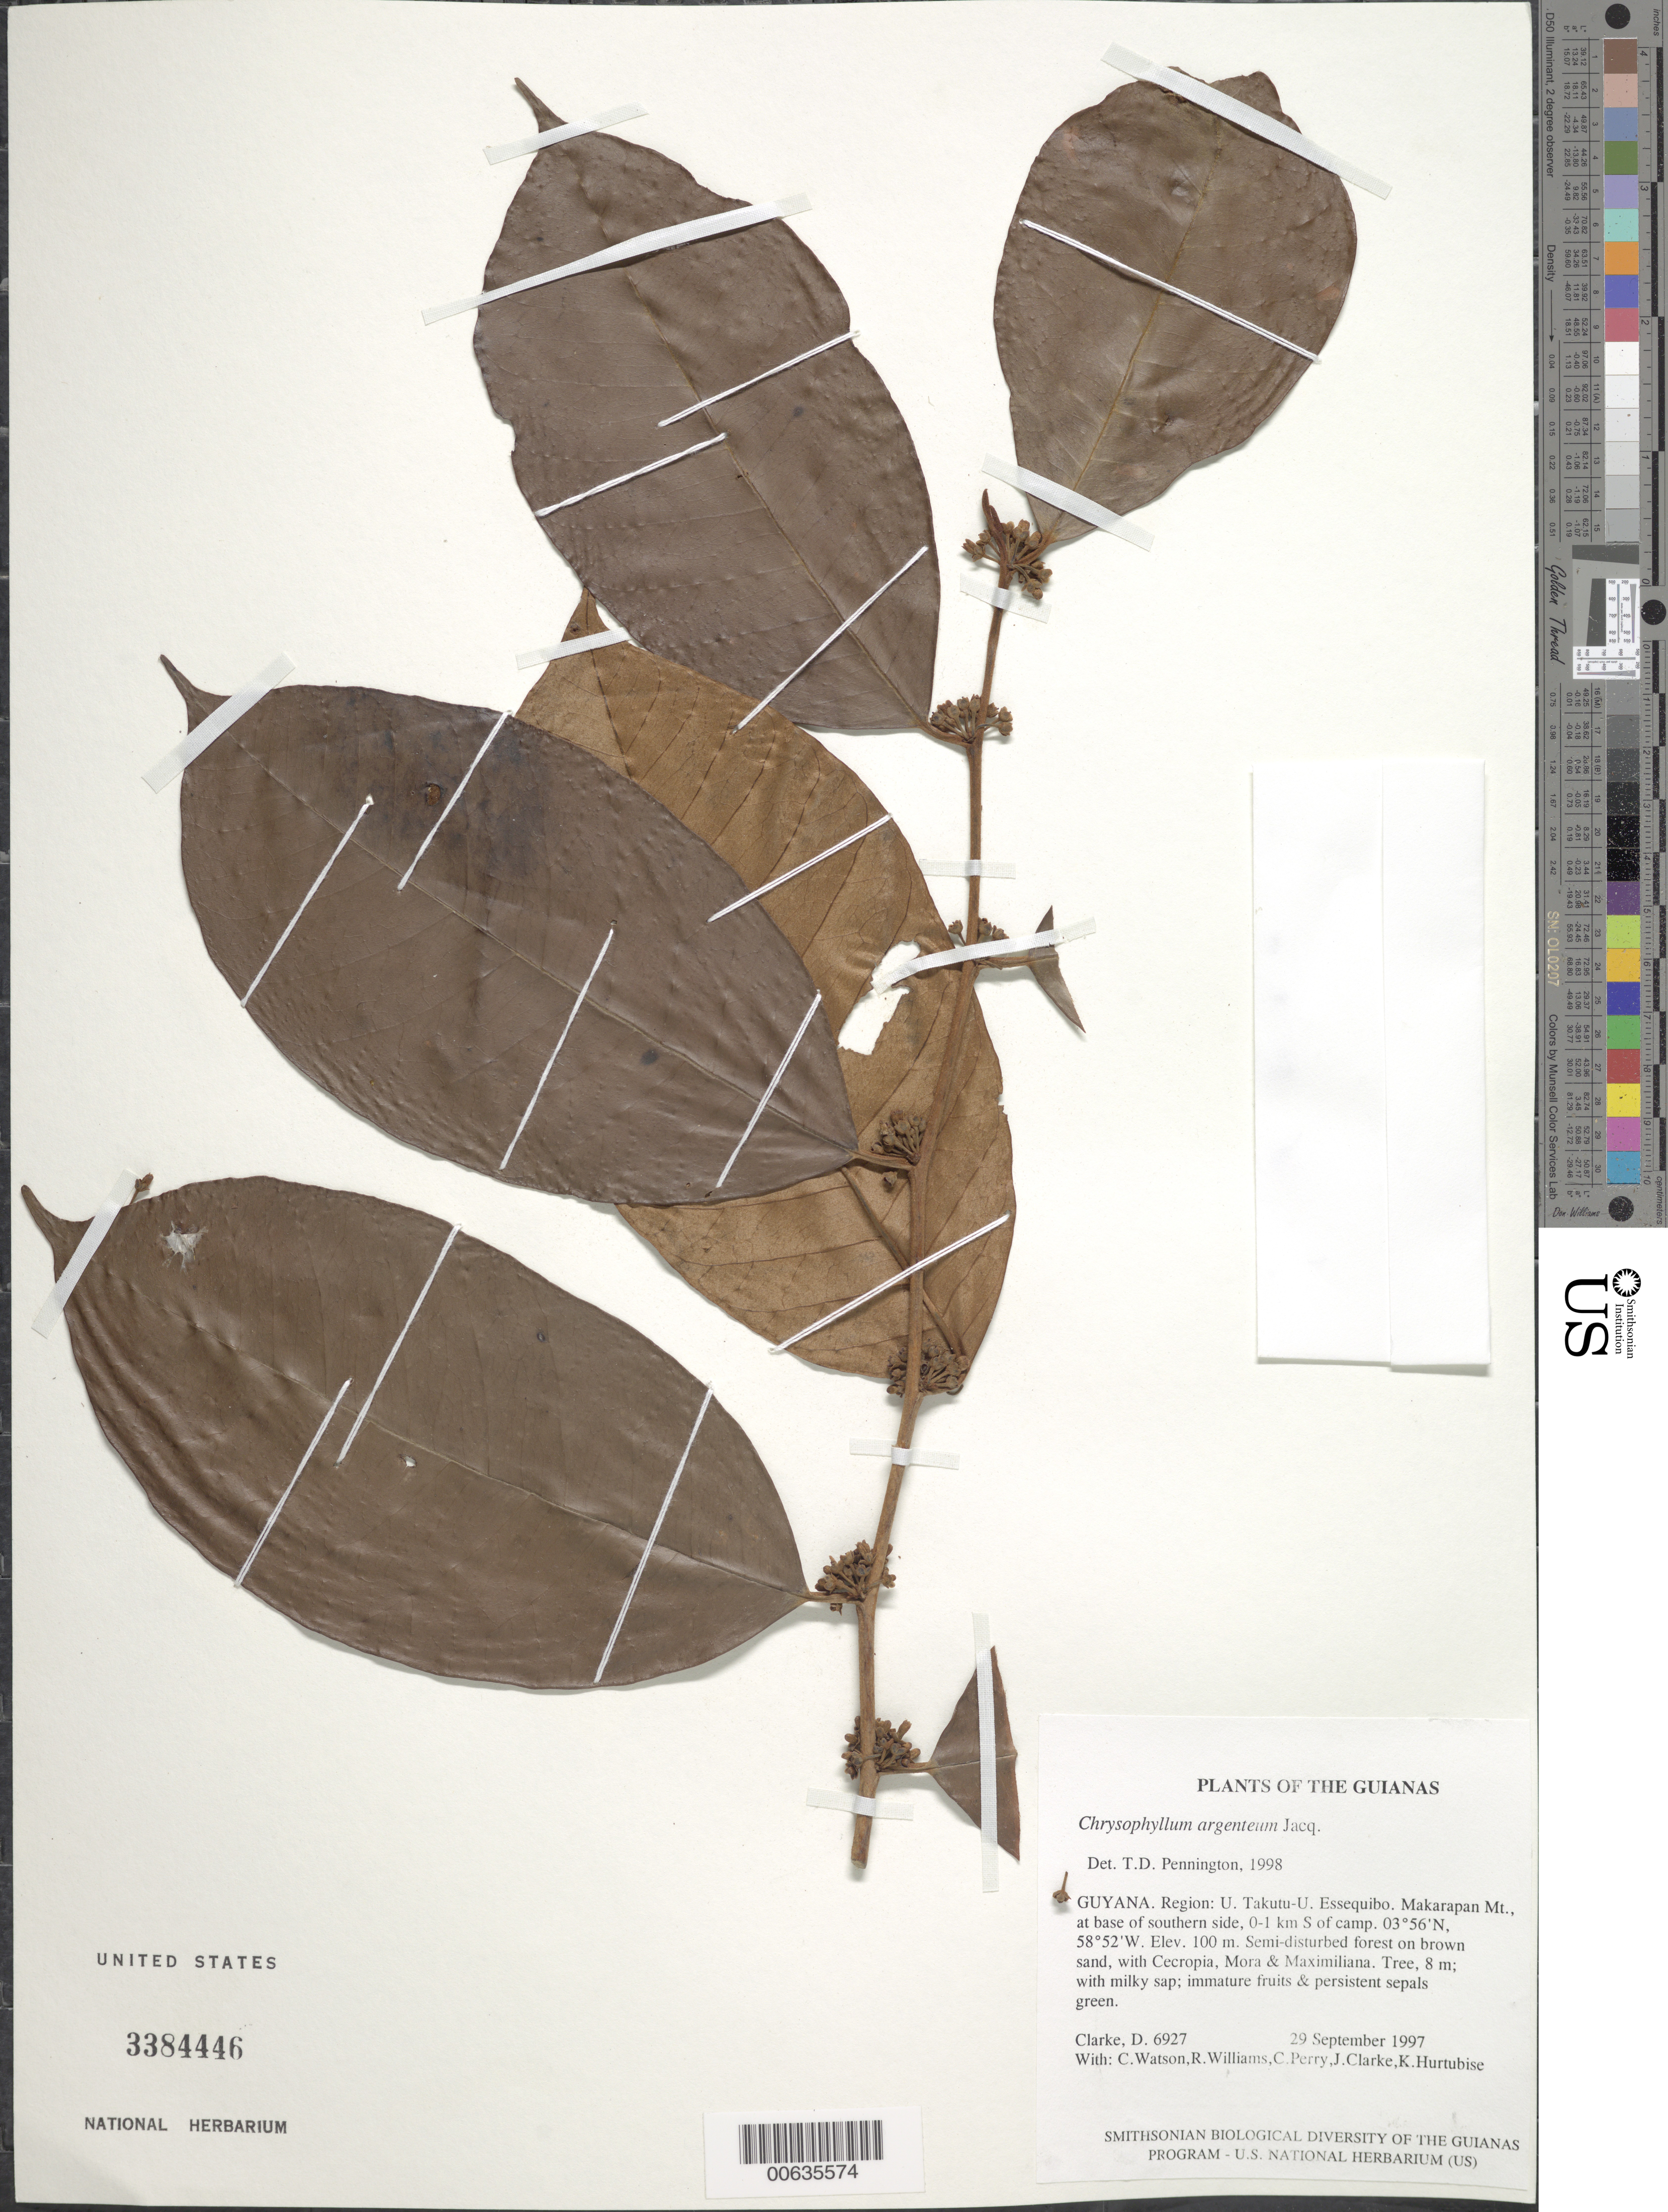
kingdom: Plantae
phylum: Tracheophyta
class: Magnoliopsida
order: Ericales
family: Sapotaceae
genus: Chrysophyllum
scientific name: Chrysophyllum argenteum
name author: Jacq.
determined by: Pennington, T. D., (K)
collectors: H. D. Clarke, C. Watson, R. Williams, C. Perry, J. Clarke & K. Hurtubise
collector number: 6927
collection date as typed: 29 September 1997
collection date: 1997-09-29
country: Guyana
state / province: U. Takutu-U. Essequibo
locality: Makarapan Mt., at base of southern side, 0-1 km S of camp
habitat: Semi-disturbed forest on brown sand, with Cecropia, Mora & Maximiliana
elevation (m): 100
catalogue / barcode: US 3384446